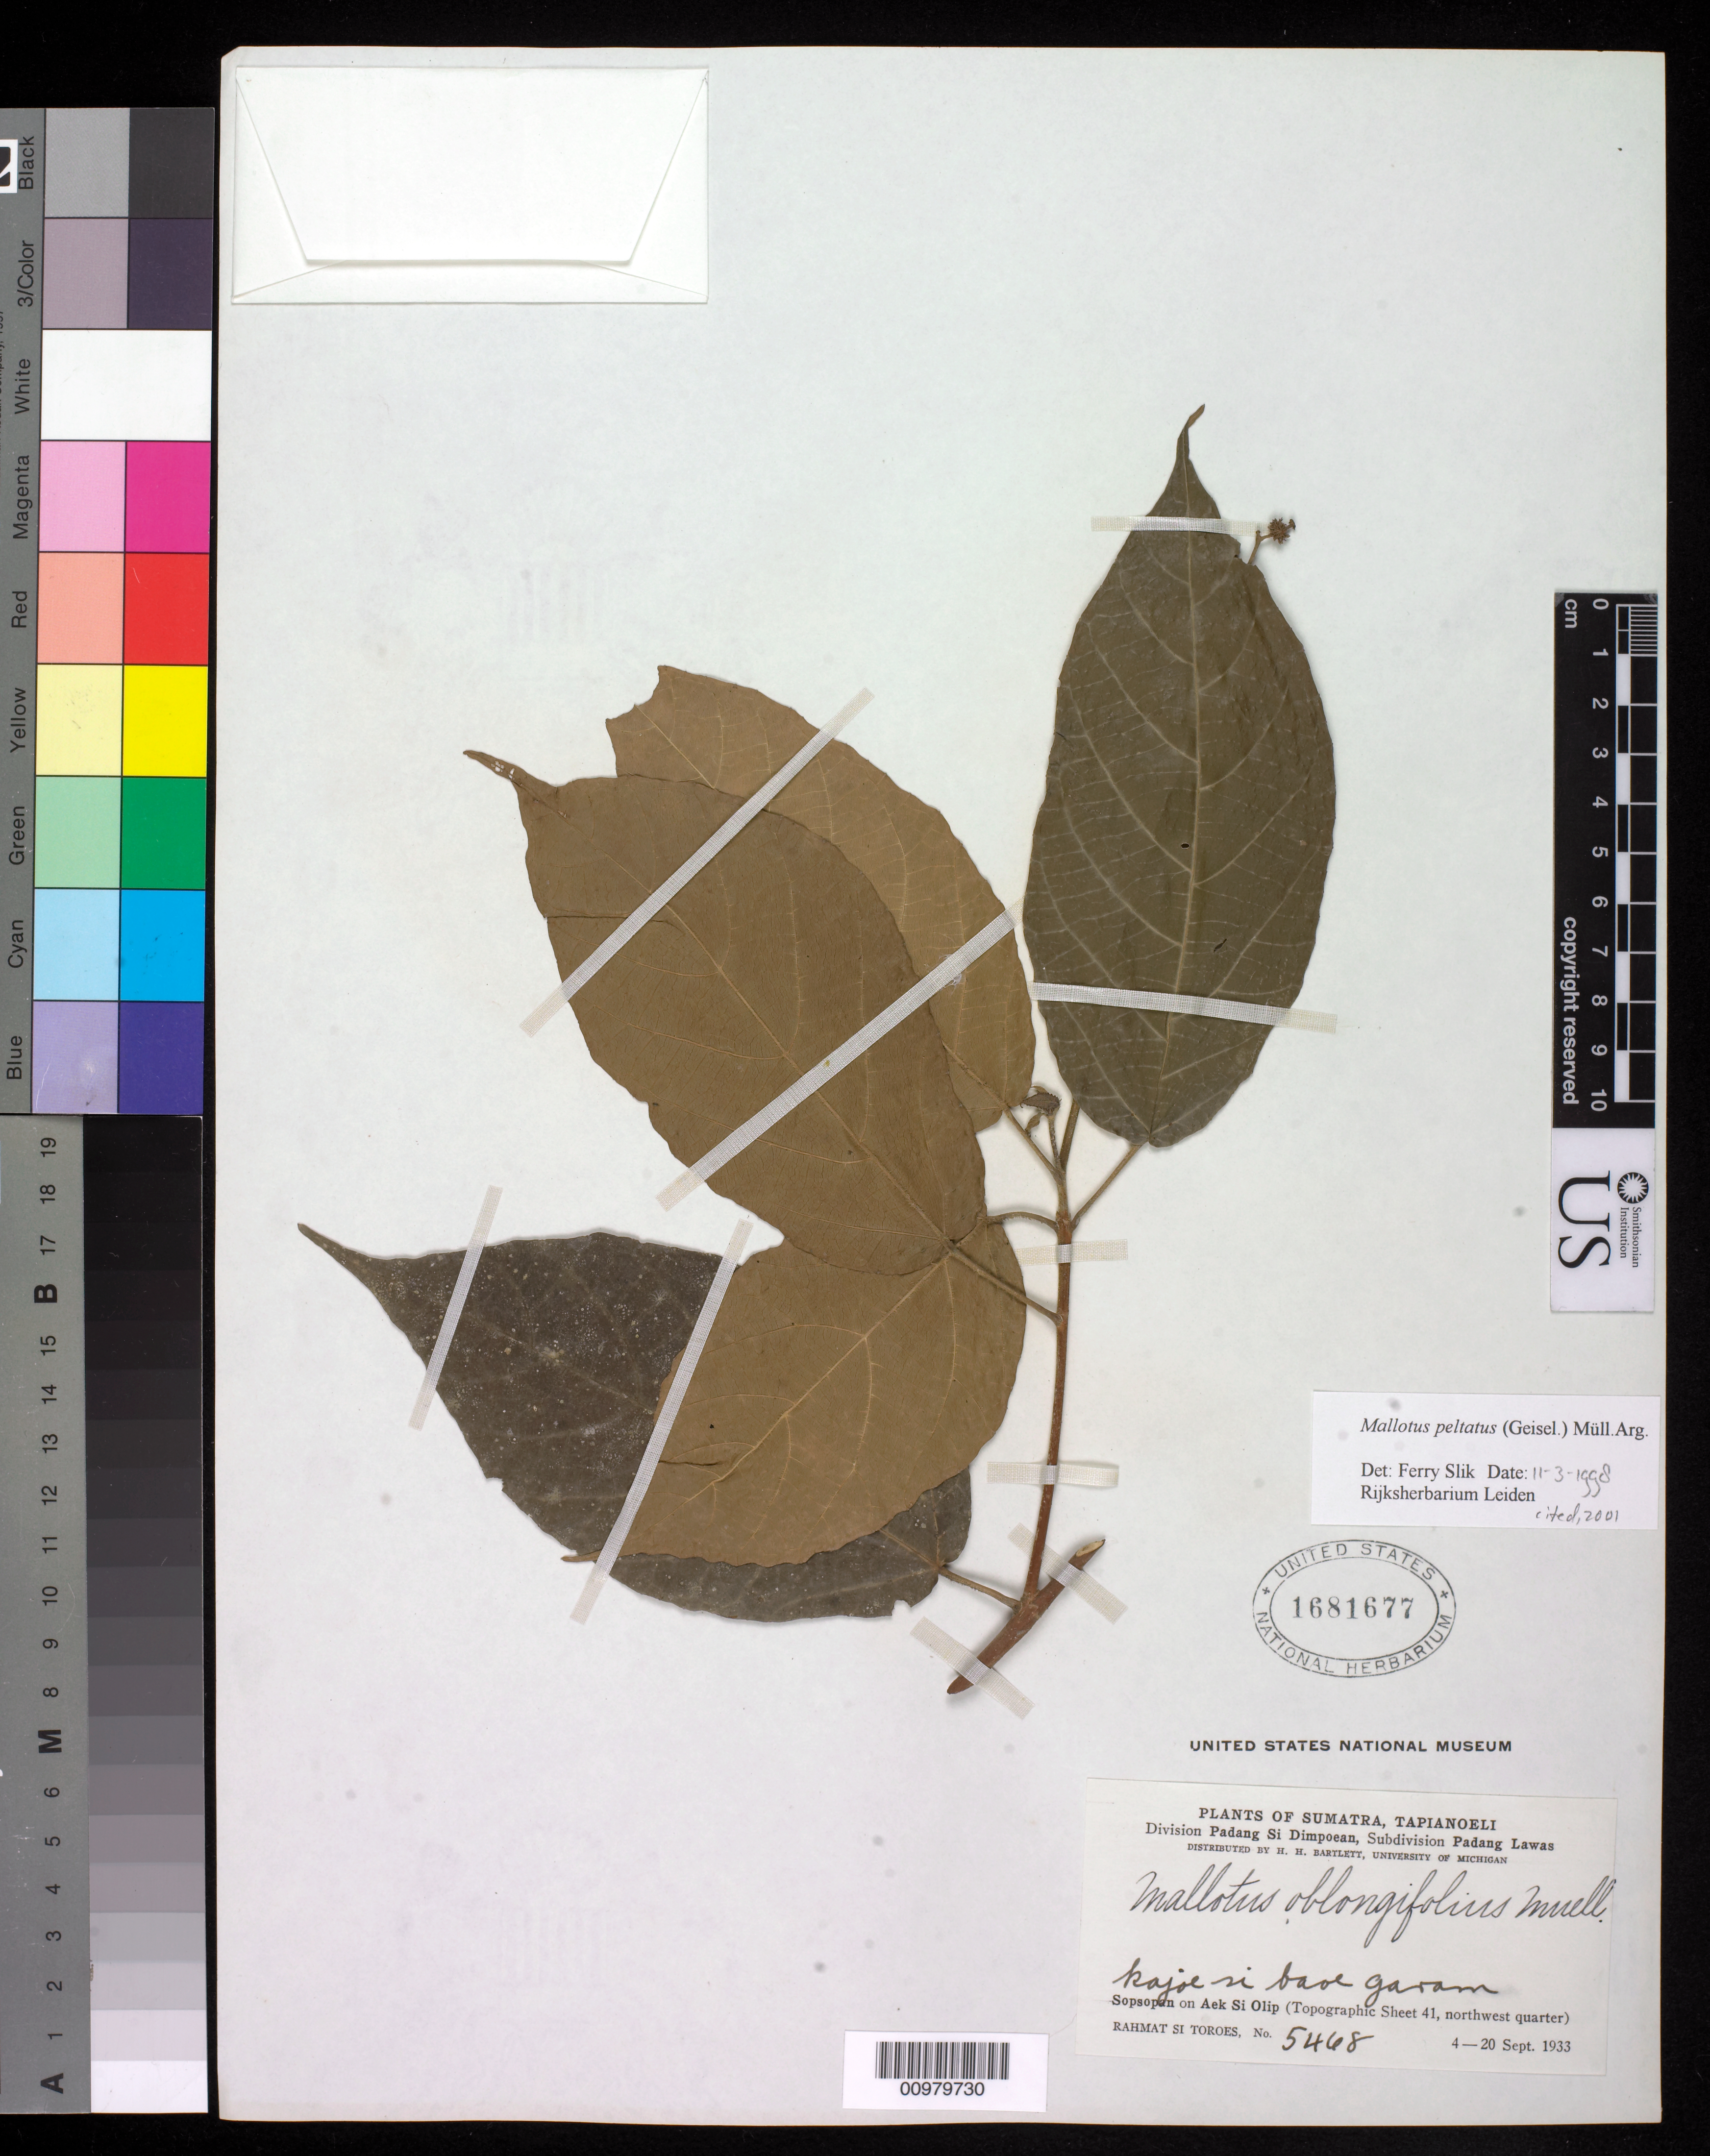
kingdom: Plantae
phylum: Tracheophyta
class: Magnoliopsida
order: Malpighiales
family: Euphorbiaceae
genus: Mallotus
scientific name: Mallotus peltatus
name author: (Geiseler) Müll. Arg.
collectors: Rahmat Si Boeea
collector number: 5468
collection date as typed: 04 Sep 1933 to 20 Sep 1933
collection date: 1933-09-04/1933-09-20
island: Island Unknown or uncertain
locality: Topographic sheet 41, northwest quadrant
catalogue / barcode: US 1681677